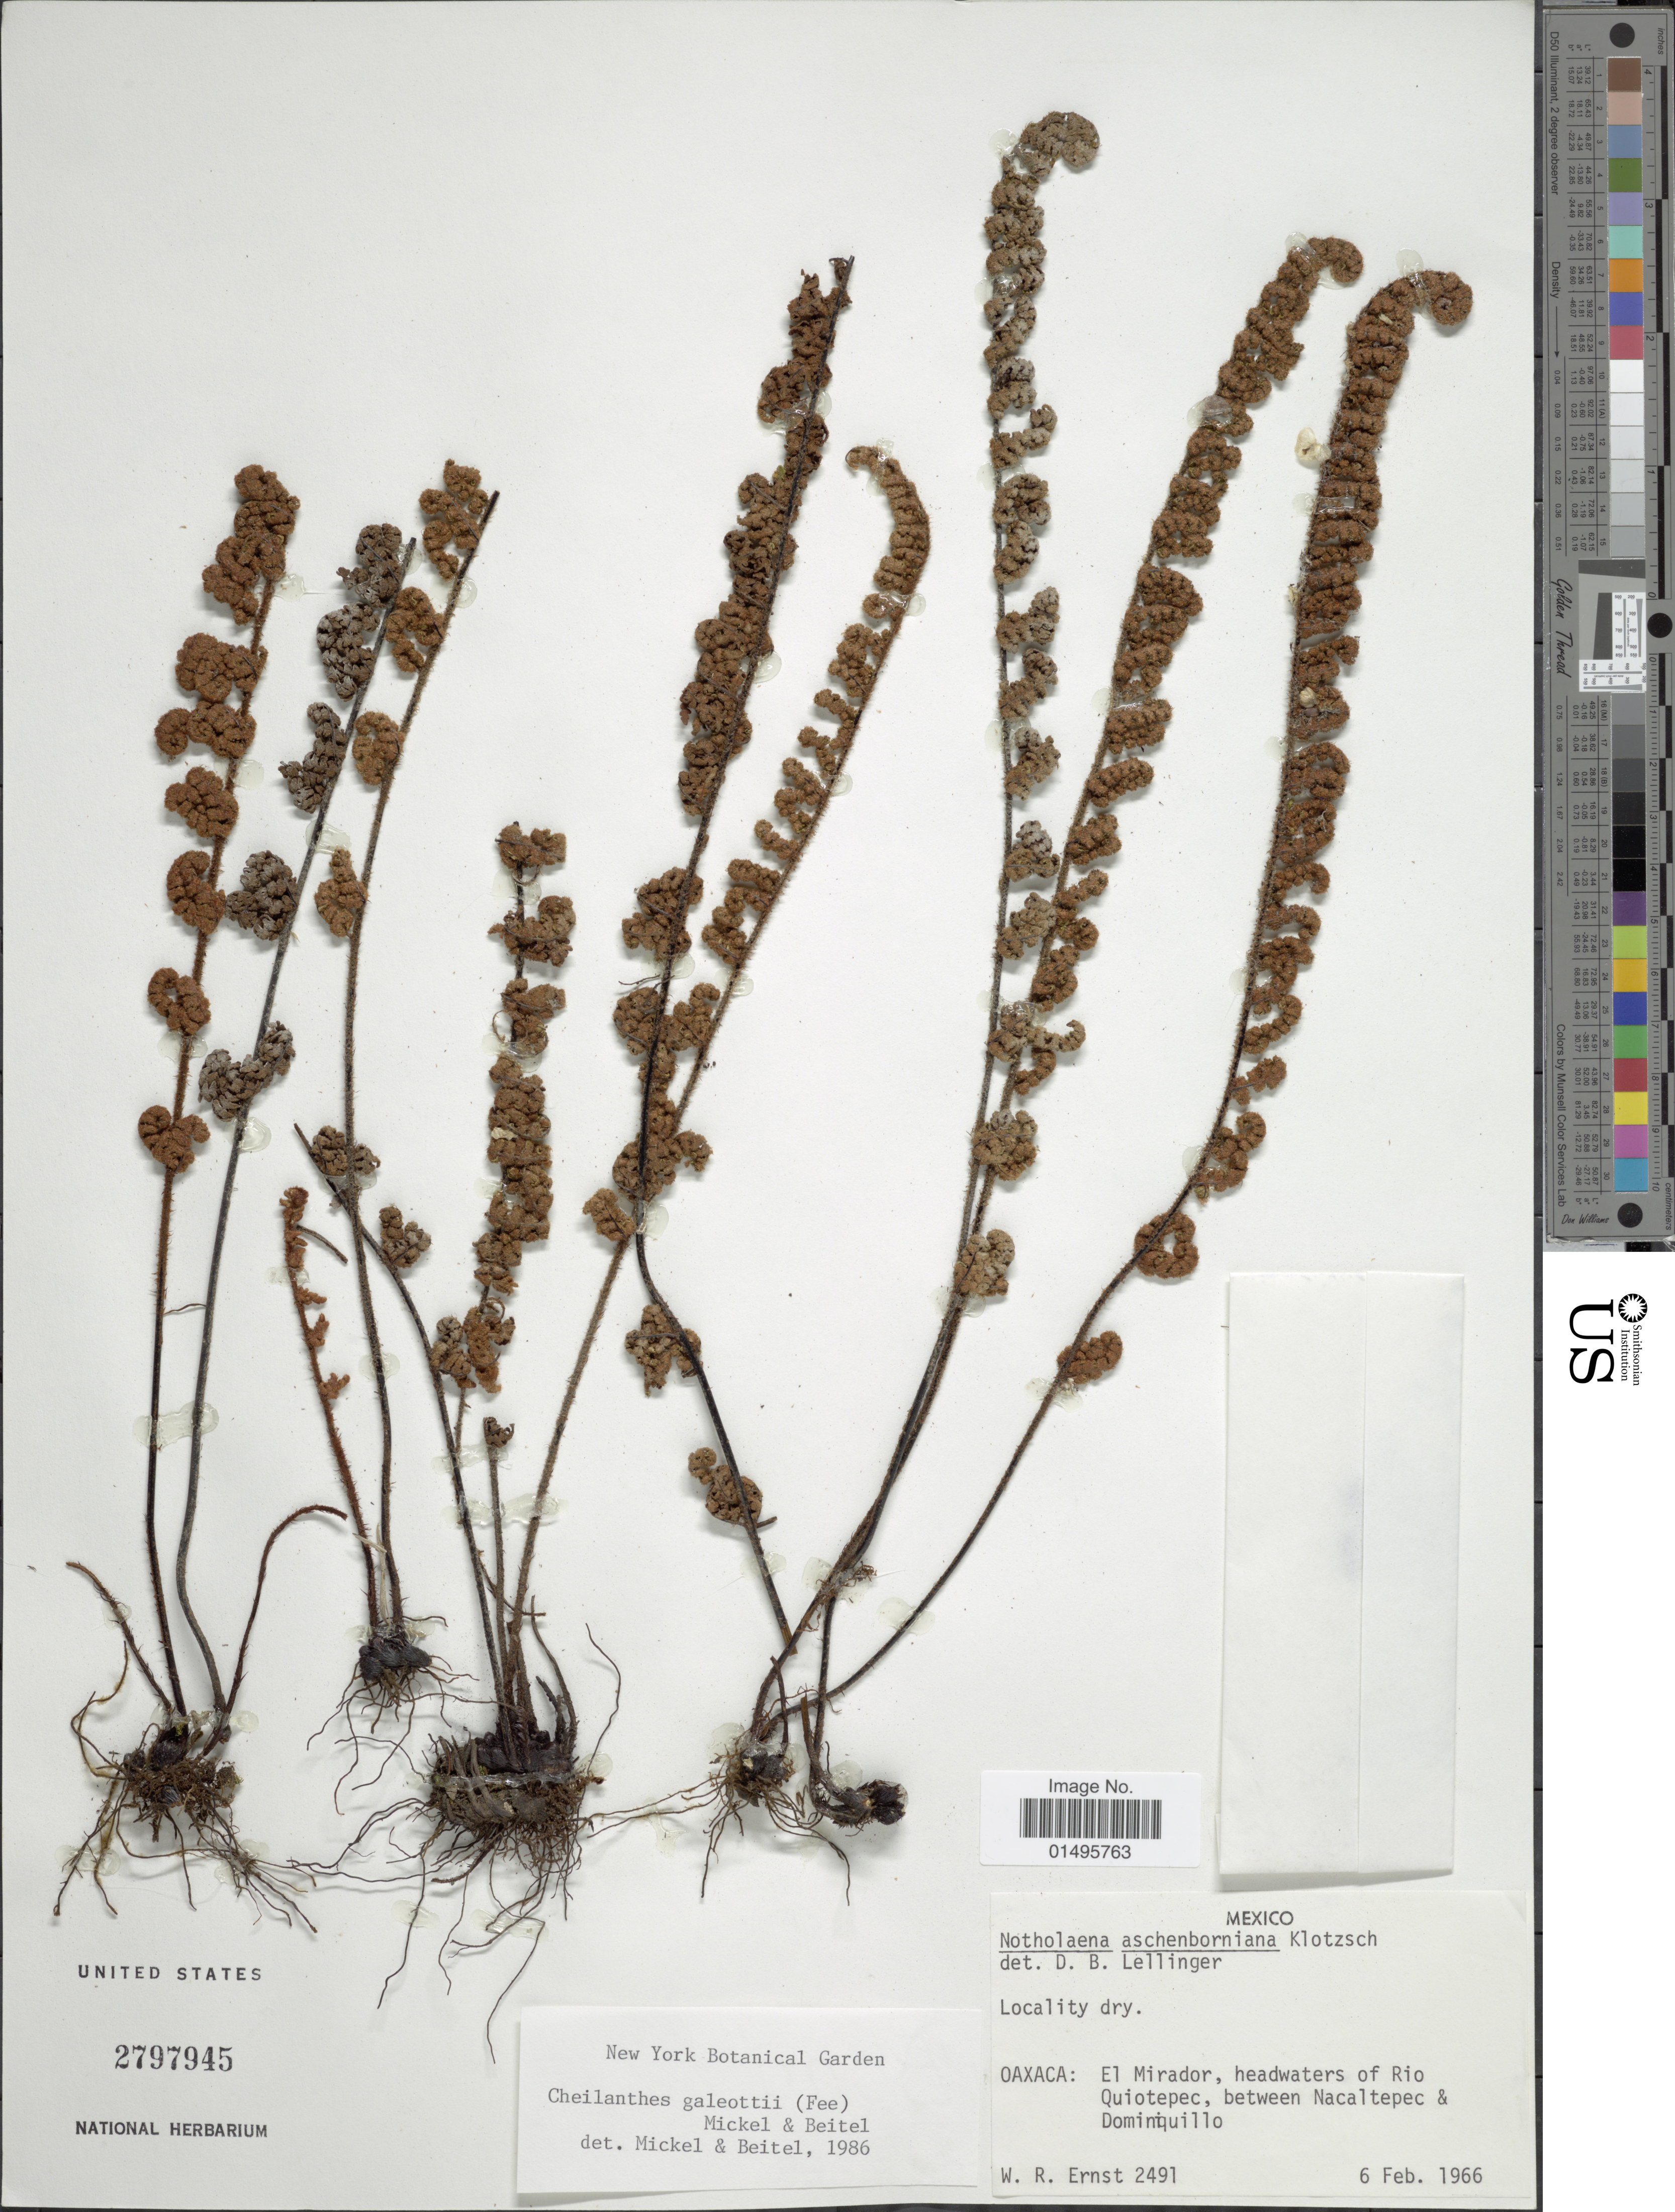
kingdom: Plantae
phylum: Tracheophyta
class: Polypodiopsida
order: Polypodiales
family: Pteridaceae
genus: Notholaena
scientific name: Notholaena galeottii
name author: Fée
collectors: W. R. Ernst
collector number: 2491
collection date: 1966-02-06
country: Mexico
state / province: Oaxaca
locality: El Mirador, headwaters of Rio Quiotepec, between Nacaltepec & Dominiquillo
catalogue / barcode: US 2797945